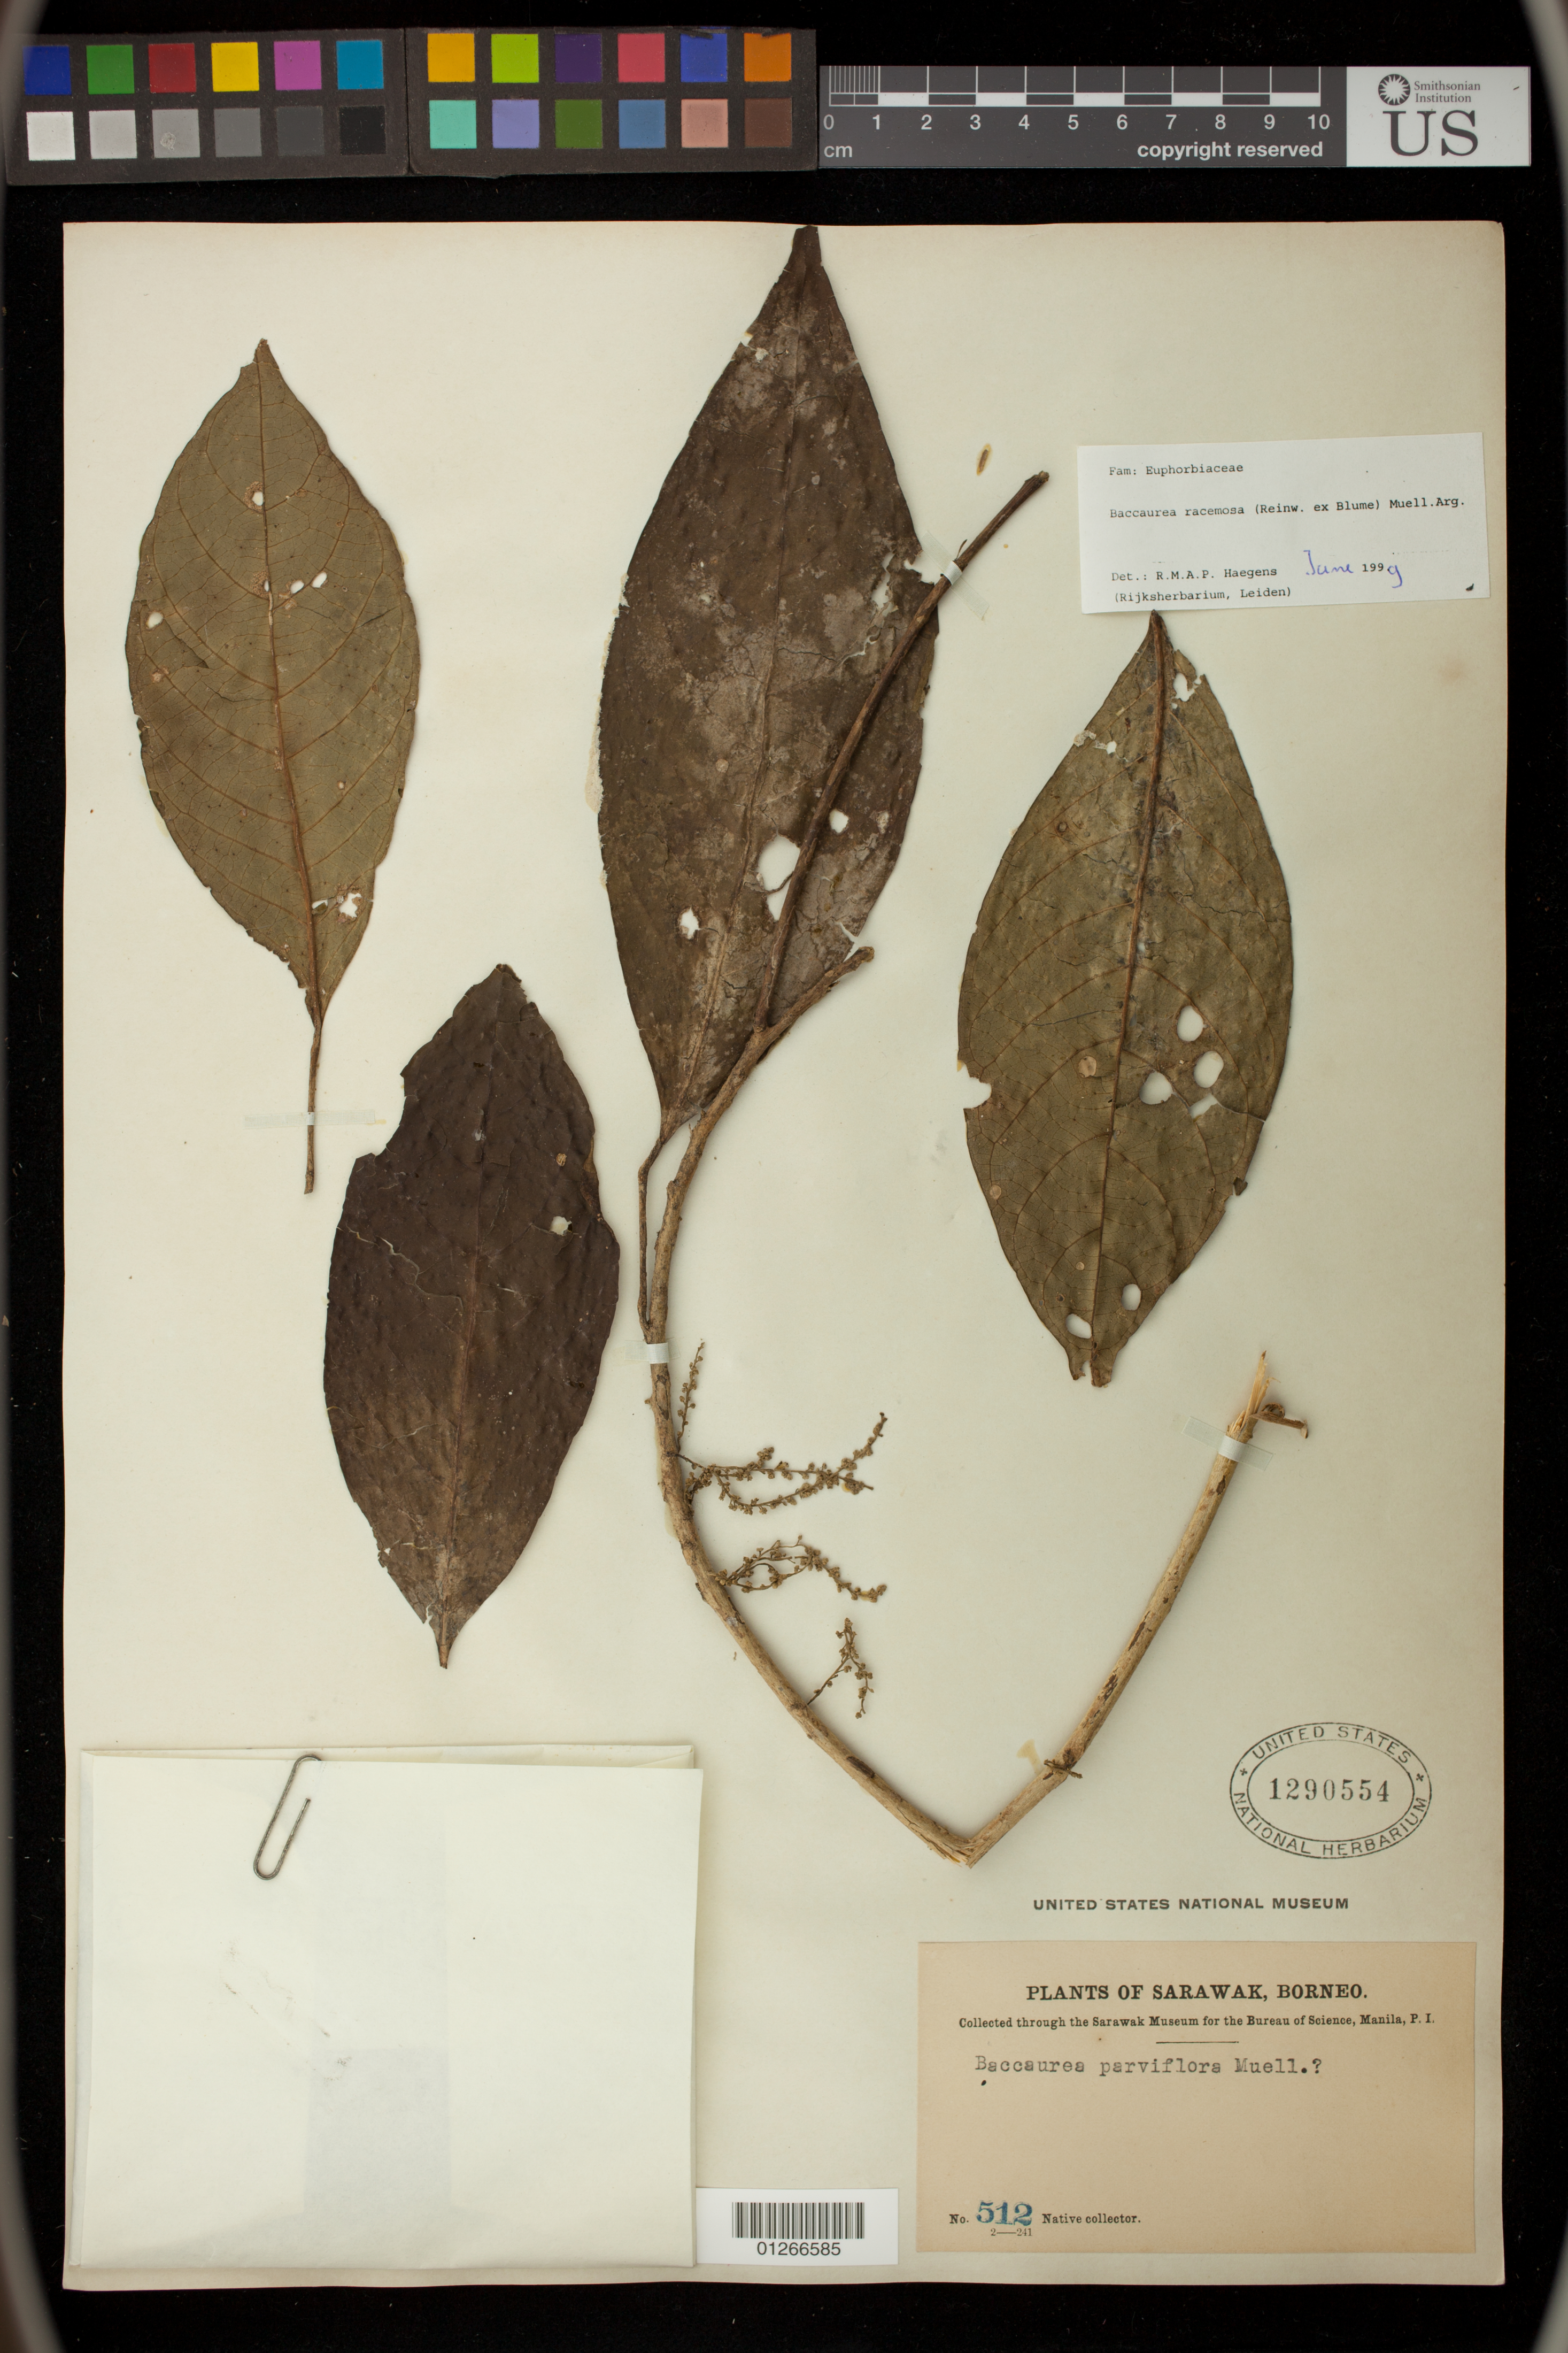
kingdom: Plantae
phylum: Tracheophyta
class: Magnoliopsida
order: Malpighiales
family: Phyllanthaceae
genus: Baccaurea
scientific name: Baccaurea racemosa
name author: (Reinw.) Müll. Arg.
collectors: Native collector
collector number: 512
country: Malaysia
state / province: Sarawak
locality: Borneo.